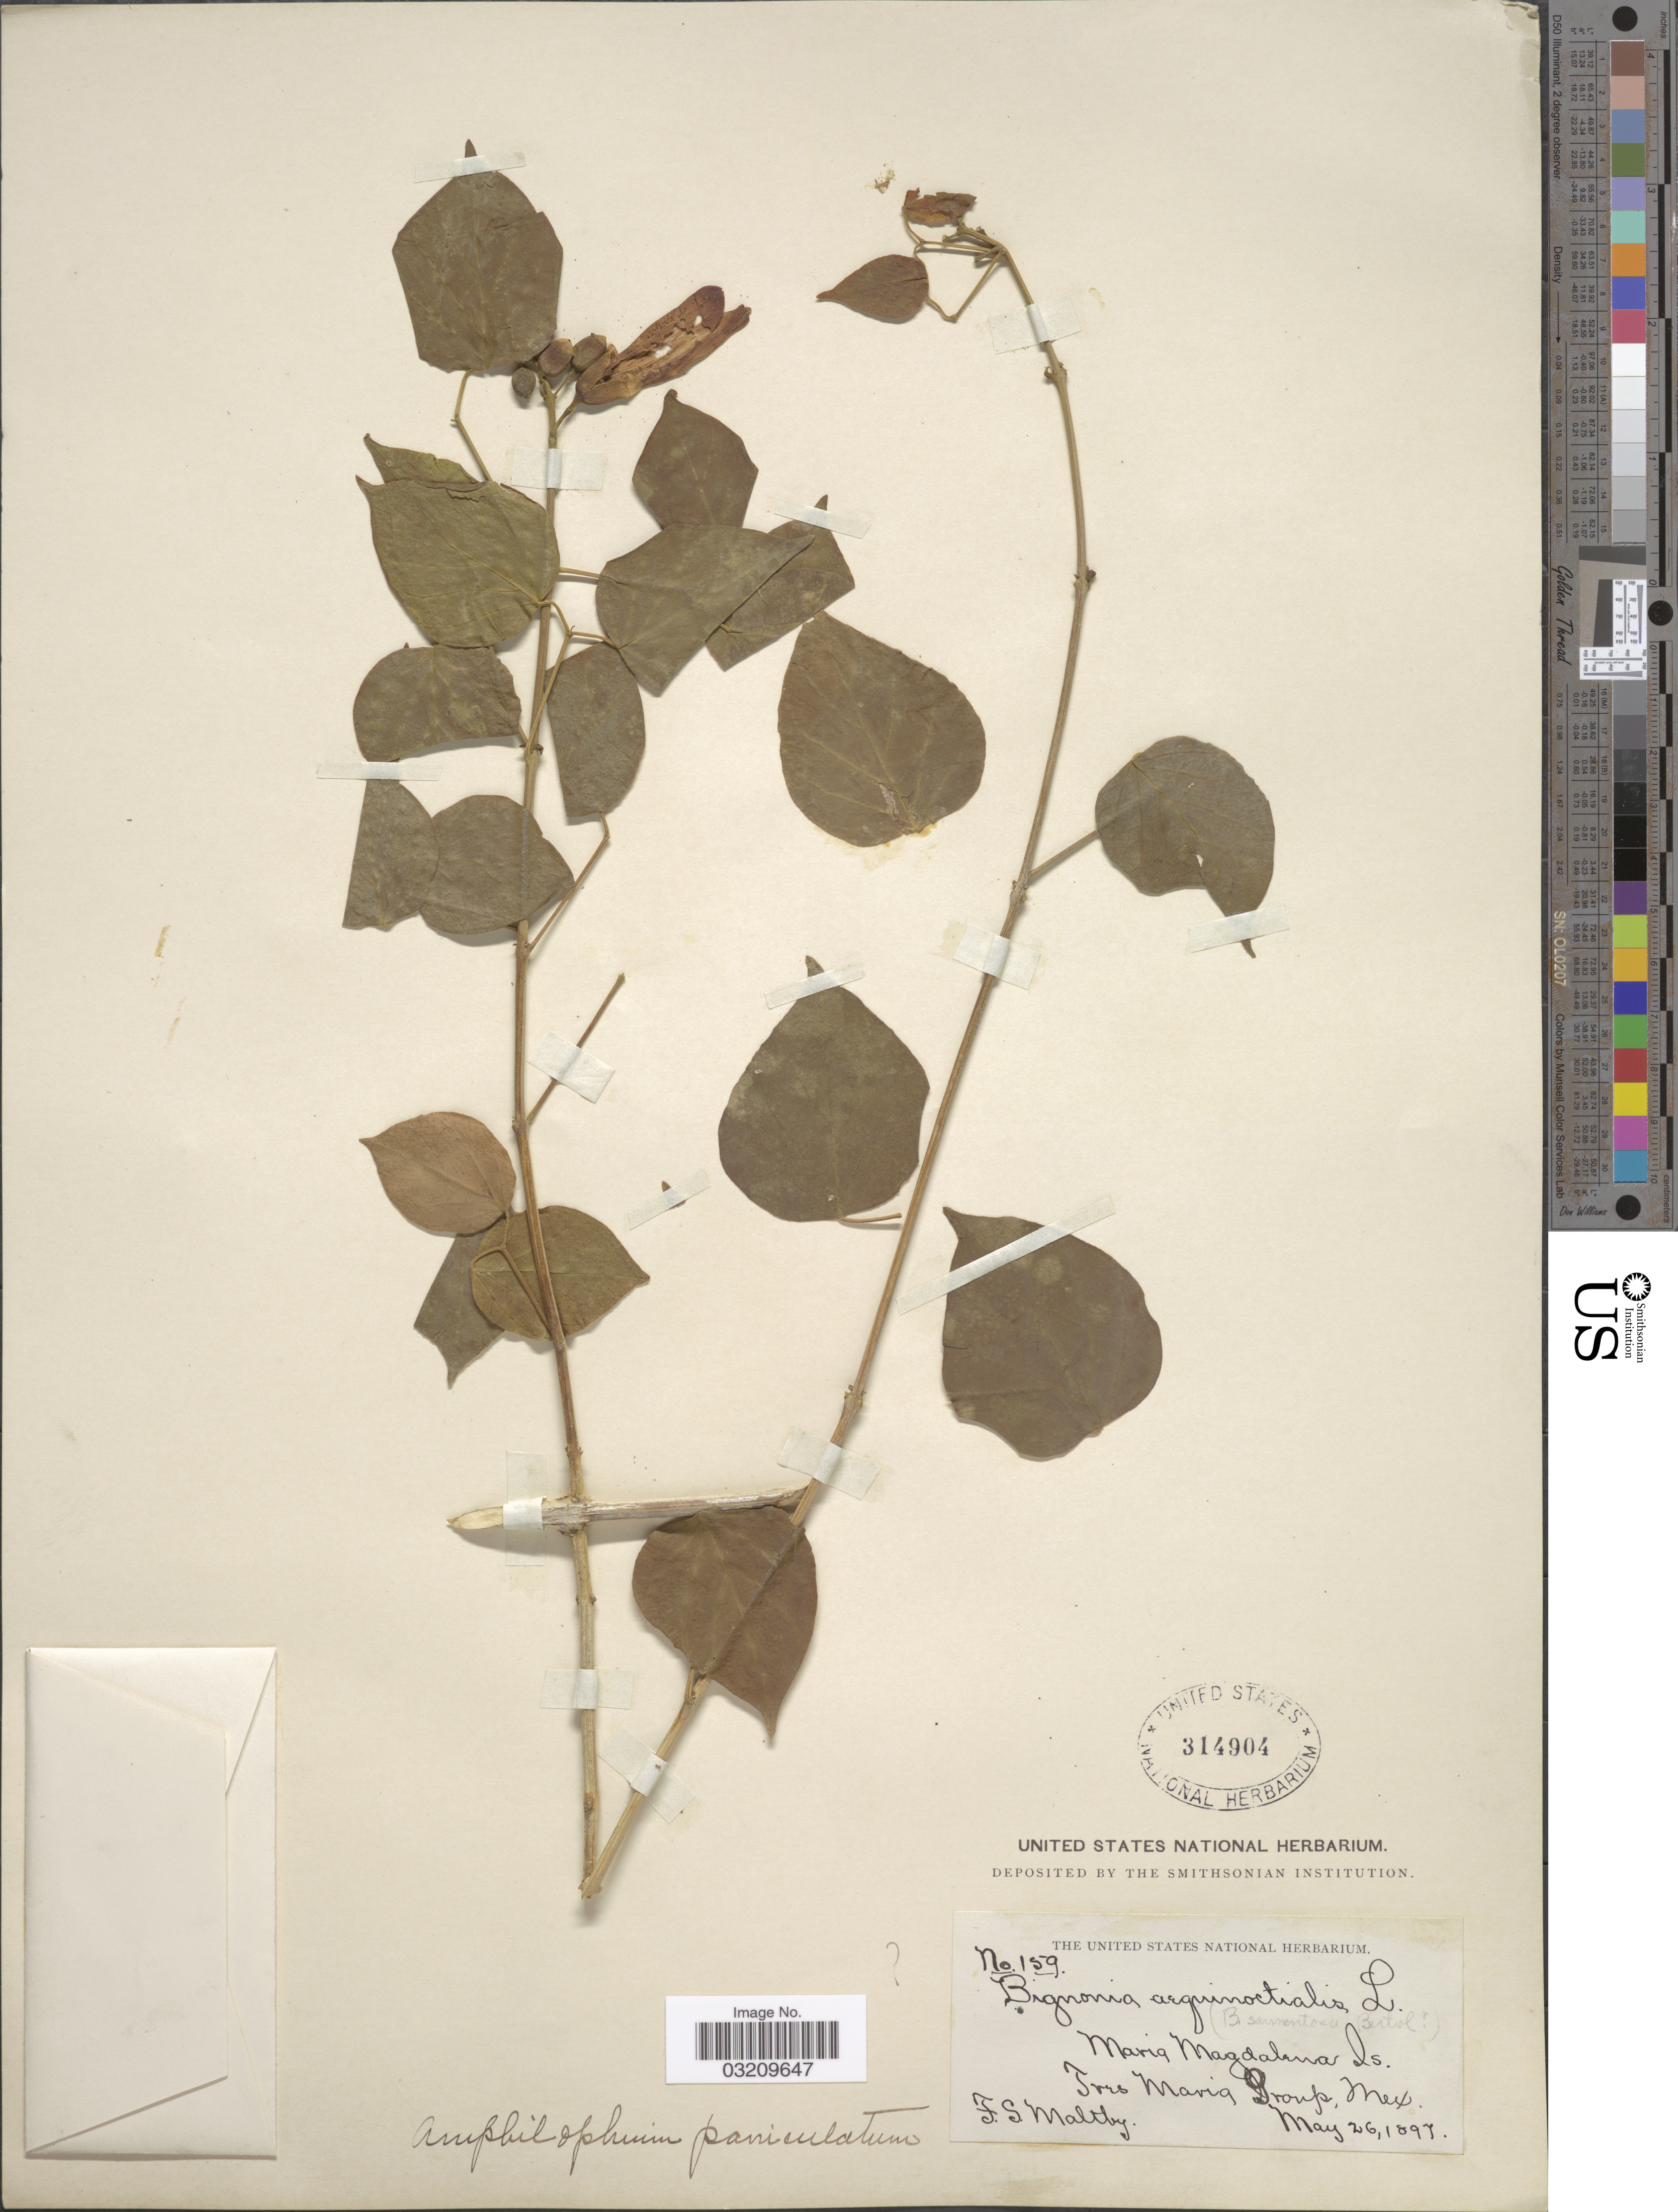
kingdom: Plantae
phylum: Tracheophyta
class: Magnoliopsida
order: Lamiales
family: Bignoniaceae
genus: Amphilophium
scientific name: Amphilophium paniculatum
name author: (L.) Kunth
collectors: F. S. Maltby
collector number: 159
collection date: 1897-05-26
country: Mexico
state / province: Nayarit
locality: Maria Magdalena Is. Tres Maria Group.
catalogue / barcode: US 314904